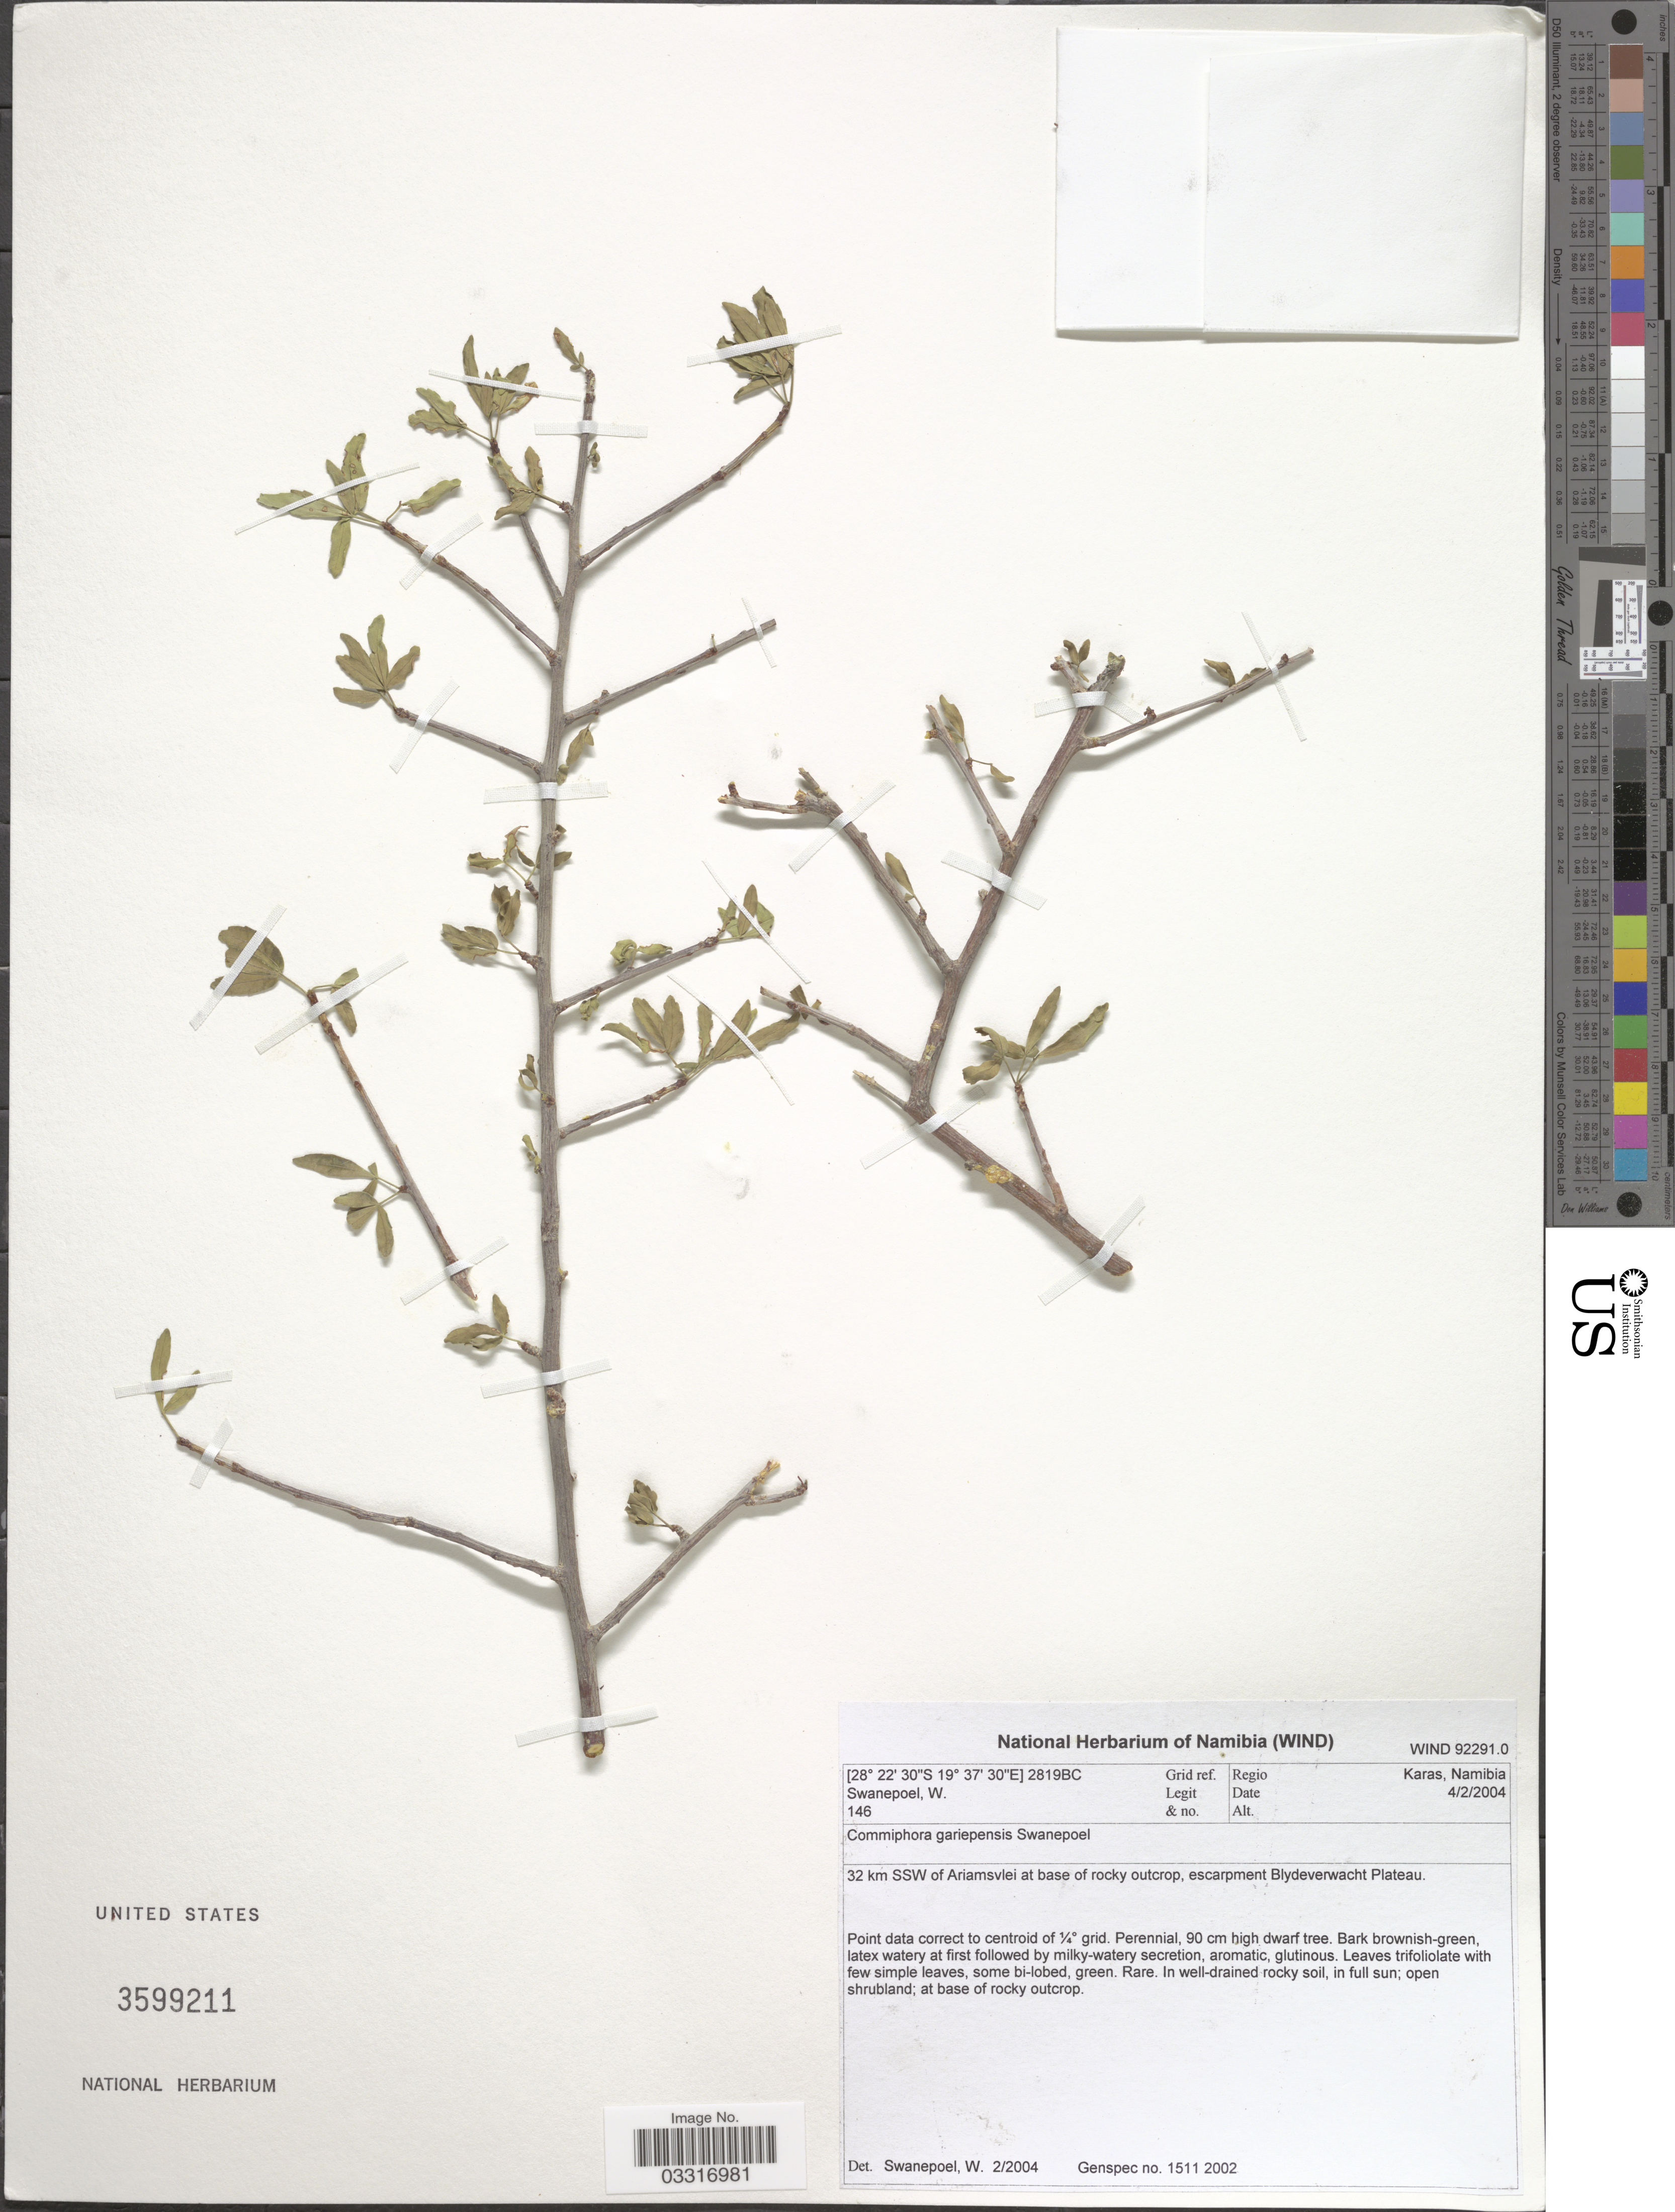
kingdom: Plantae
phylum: Tracheophyta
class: Magnoliopsida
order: Sapindales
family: Burseraceae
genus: Commiphora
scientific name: Commiphora gariepensis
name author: Swanepoel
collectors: W. Swanepoel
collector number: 146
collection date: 2004-02-04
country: Namibia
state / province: Karas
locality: Regio Karas, Namibia. Grid ref. 2819BC. 32 km SSW of Ariamsvlei at base of rocky outcrop, escarpment Blydeverwacht Plateau.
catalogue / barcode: US 3599211